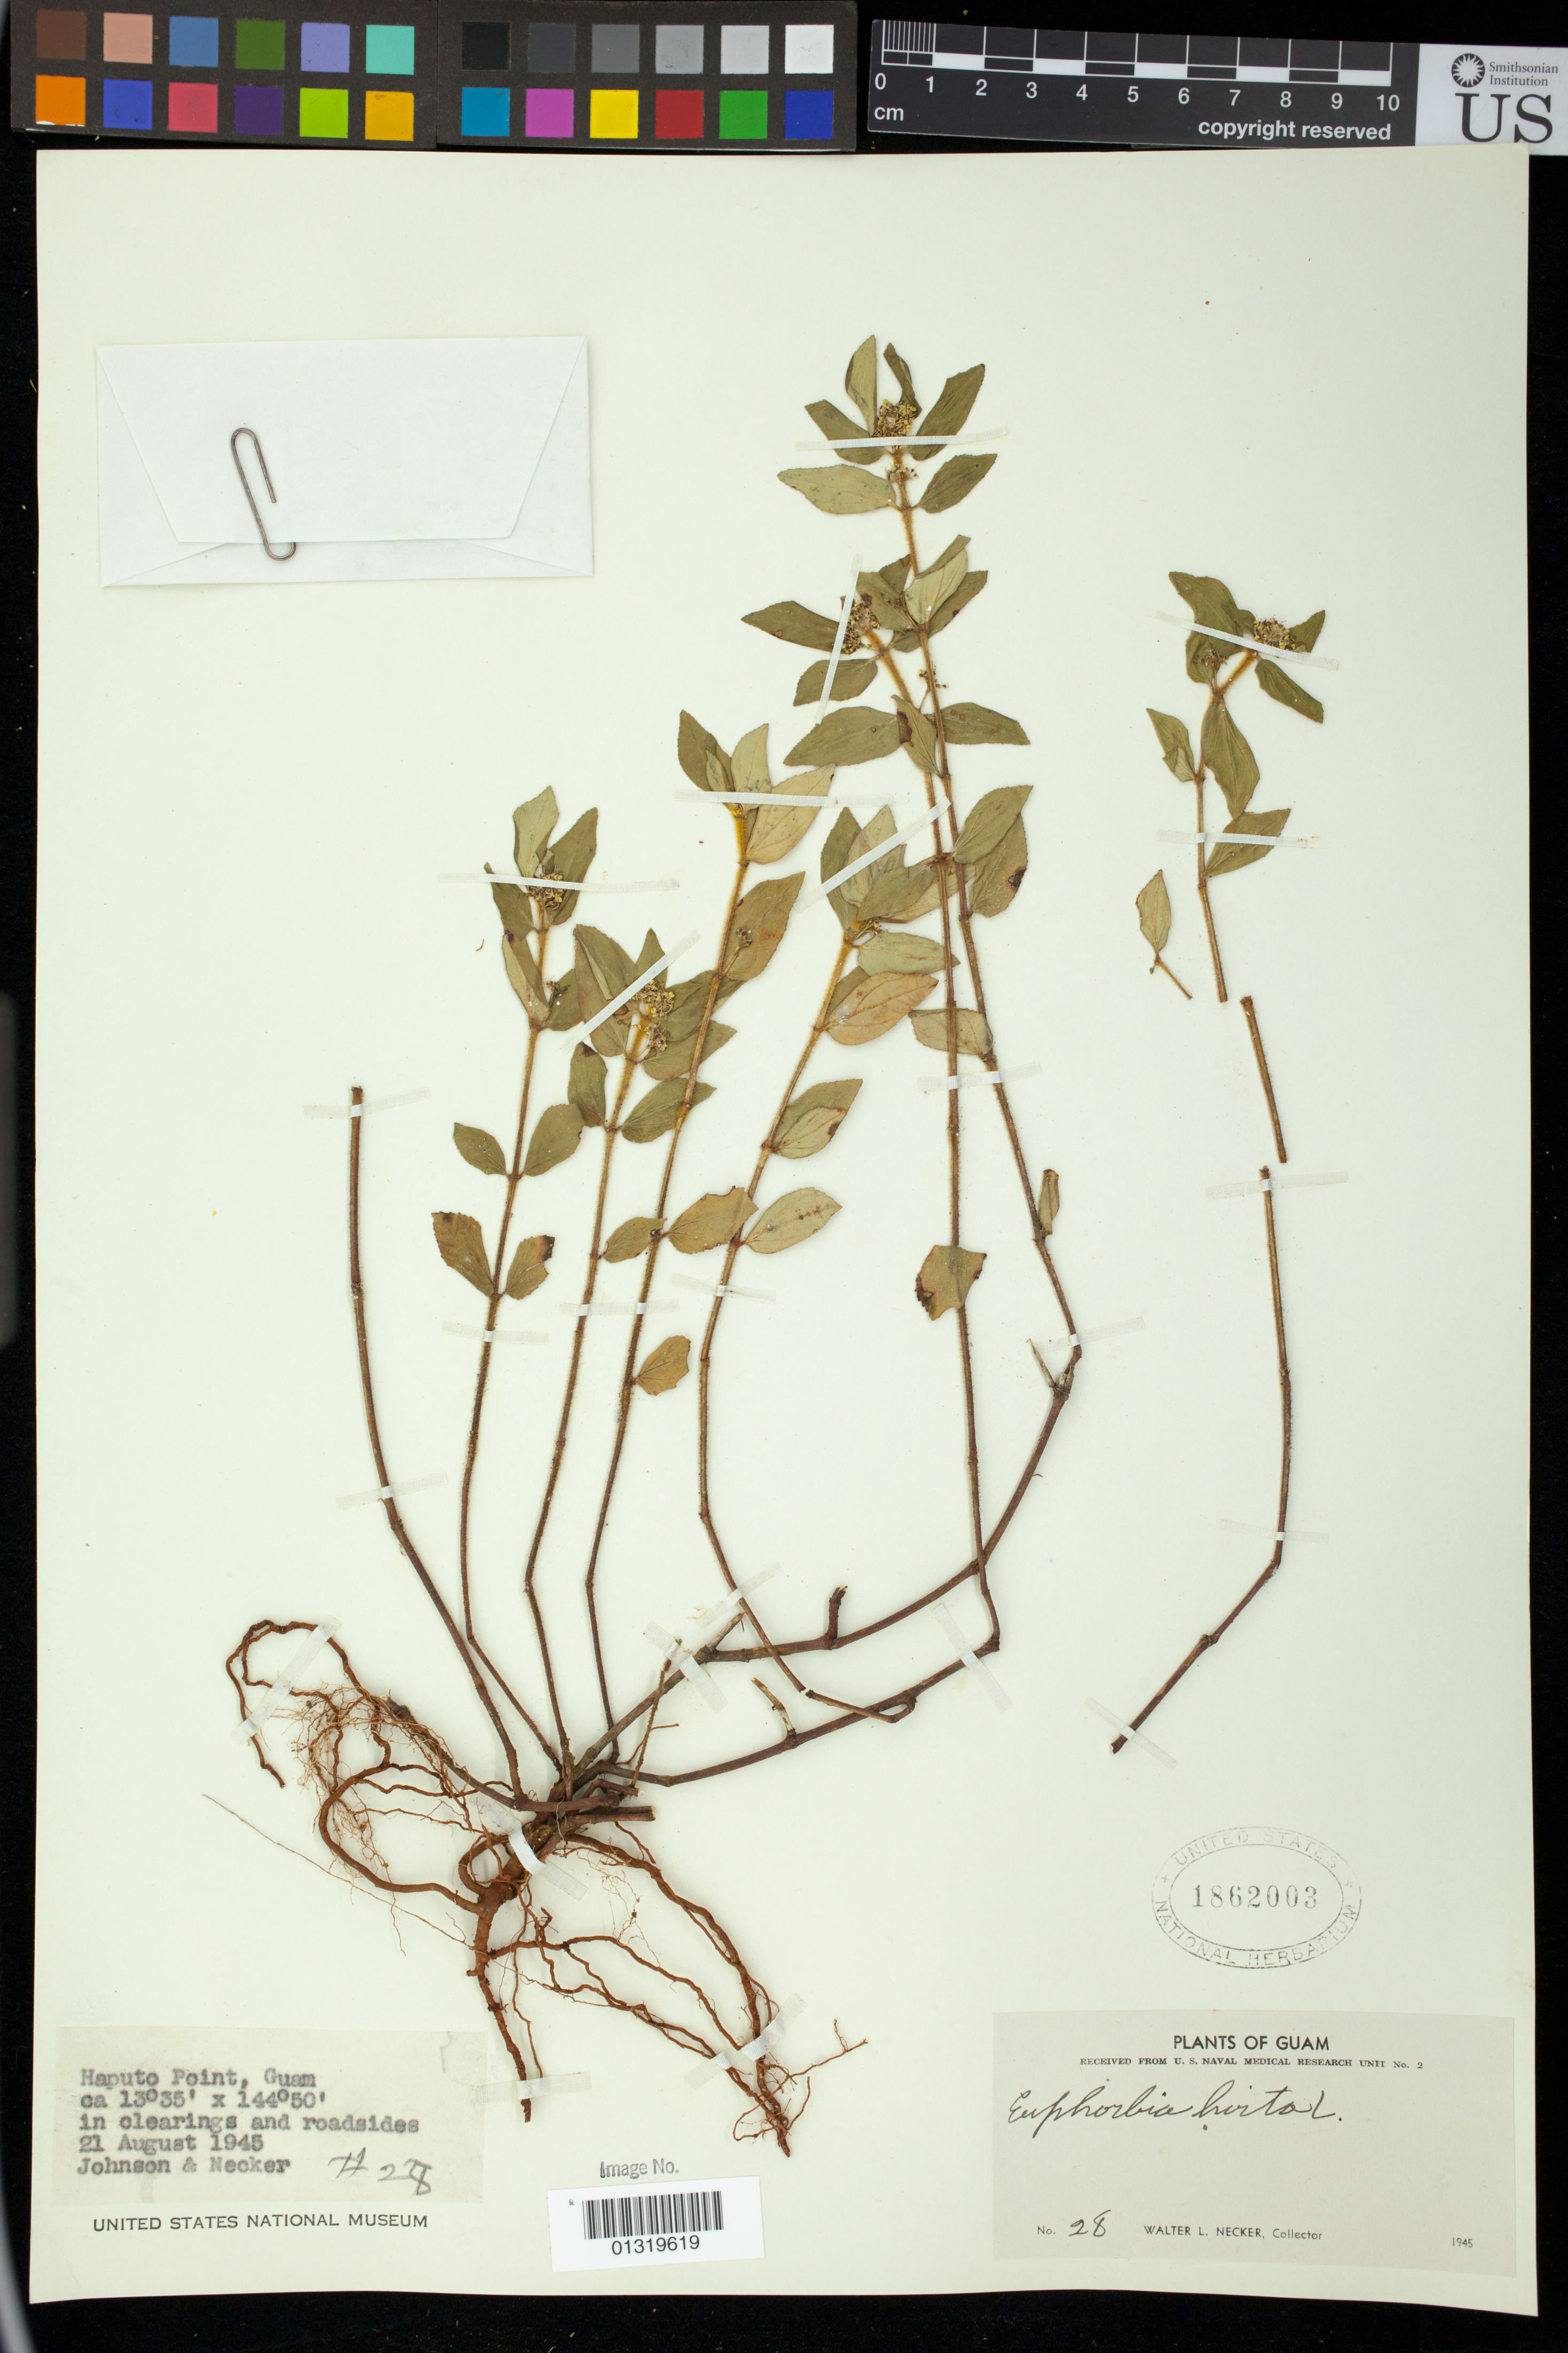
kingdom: Plantae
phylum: Tracheophyta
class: Magnoliopsida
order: Malpighiales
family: Euphorbiaceae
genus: Euphorbia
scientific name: Euphorbia hirta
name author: L.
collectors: -- Johnson & -. Necker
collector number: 28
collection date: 1945-08-21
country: Guam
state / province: Haputo Point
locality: in clearings and roadsides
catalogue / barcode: US 1862003